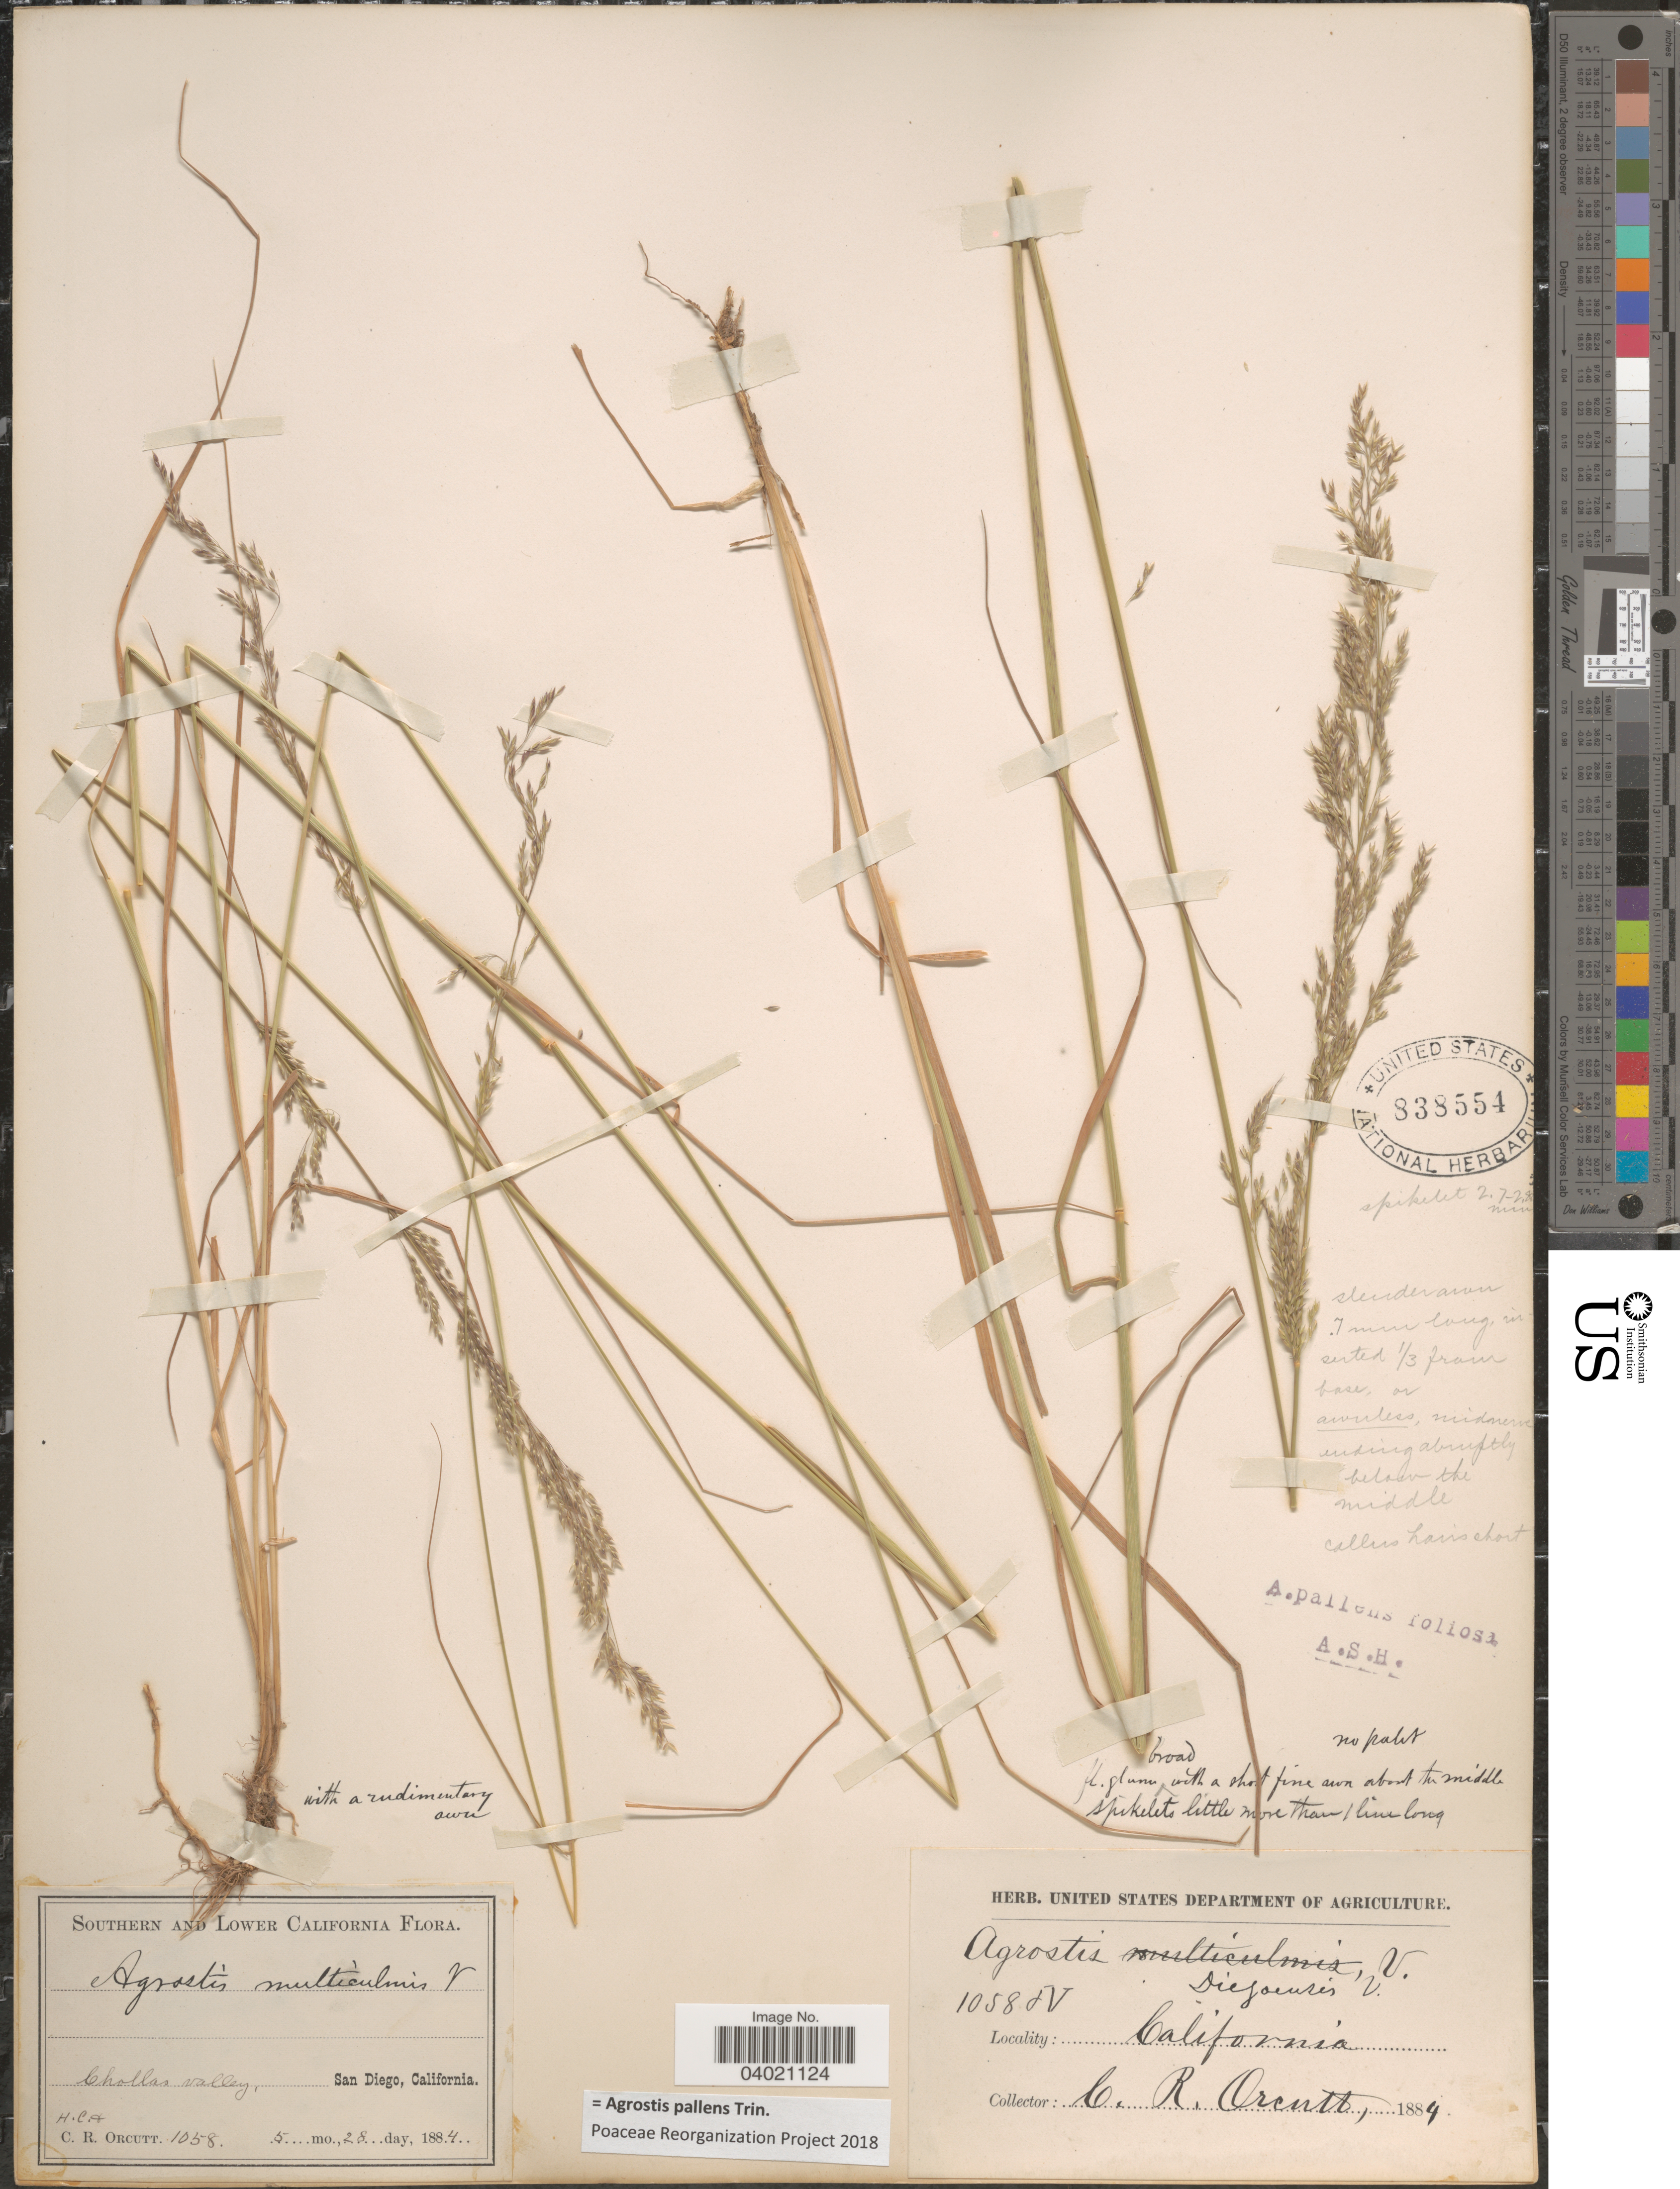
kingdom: Plantae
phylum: Tracheophyta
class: Liliopsida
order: Poales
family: Poaceae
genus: Agrostis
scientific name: Agrostis pallens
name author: Trin.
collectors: C. R. Orcutt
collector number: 1058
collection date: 1884-05-28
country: United States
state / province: California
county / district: San Diego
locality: Southern and Lower California. Chollas valley, San Diego.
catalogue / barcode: US 838554